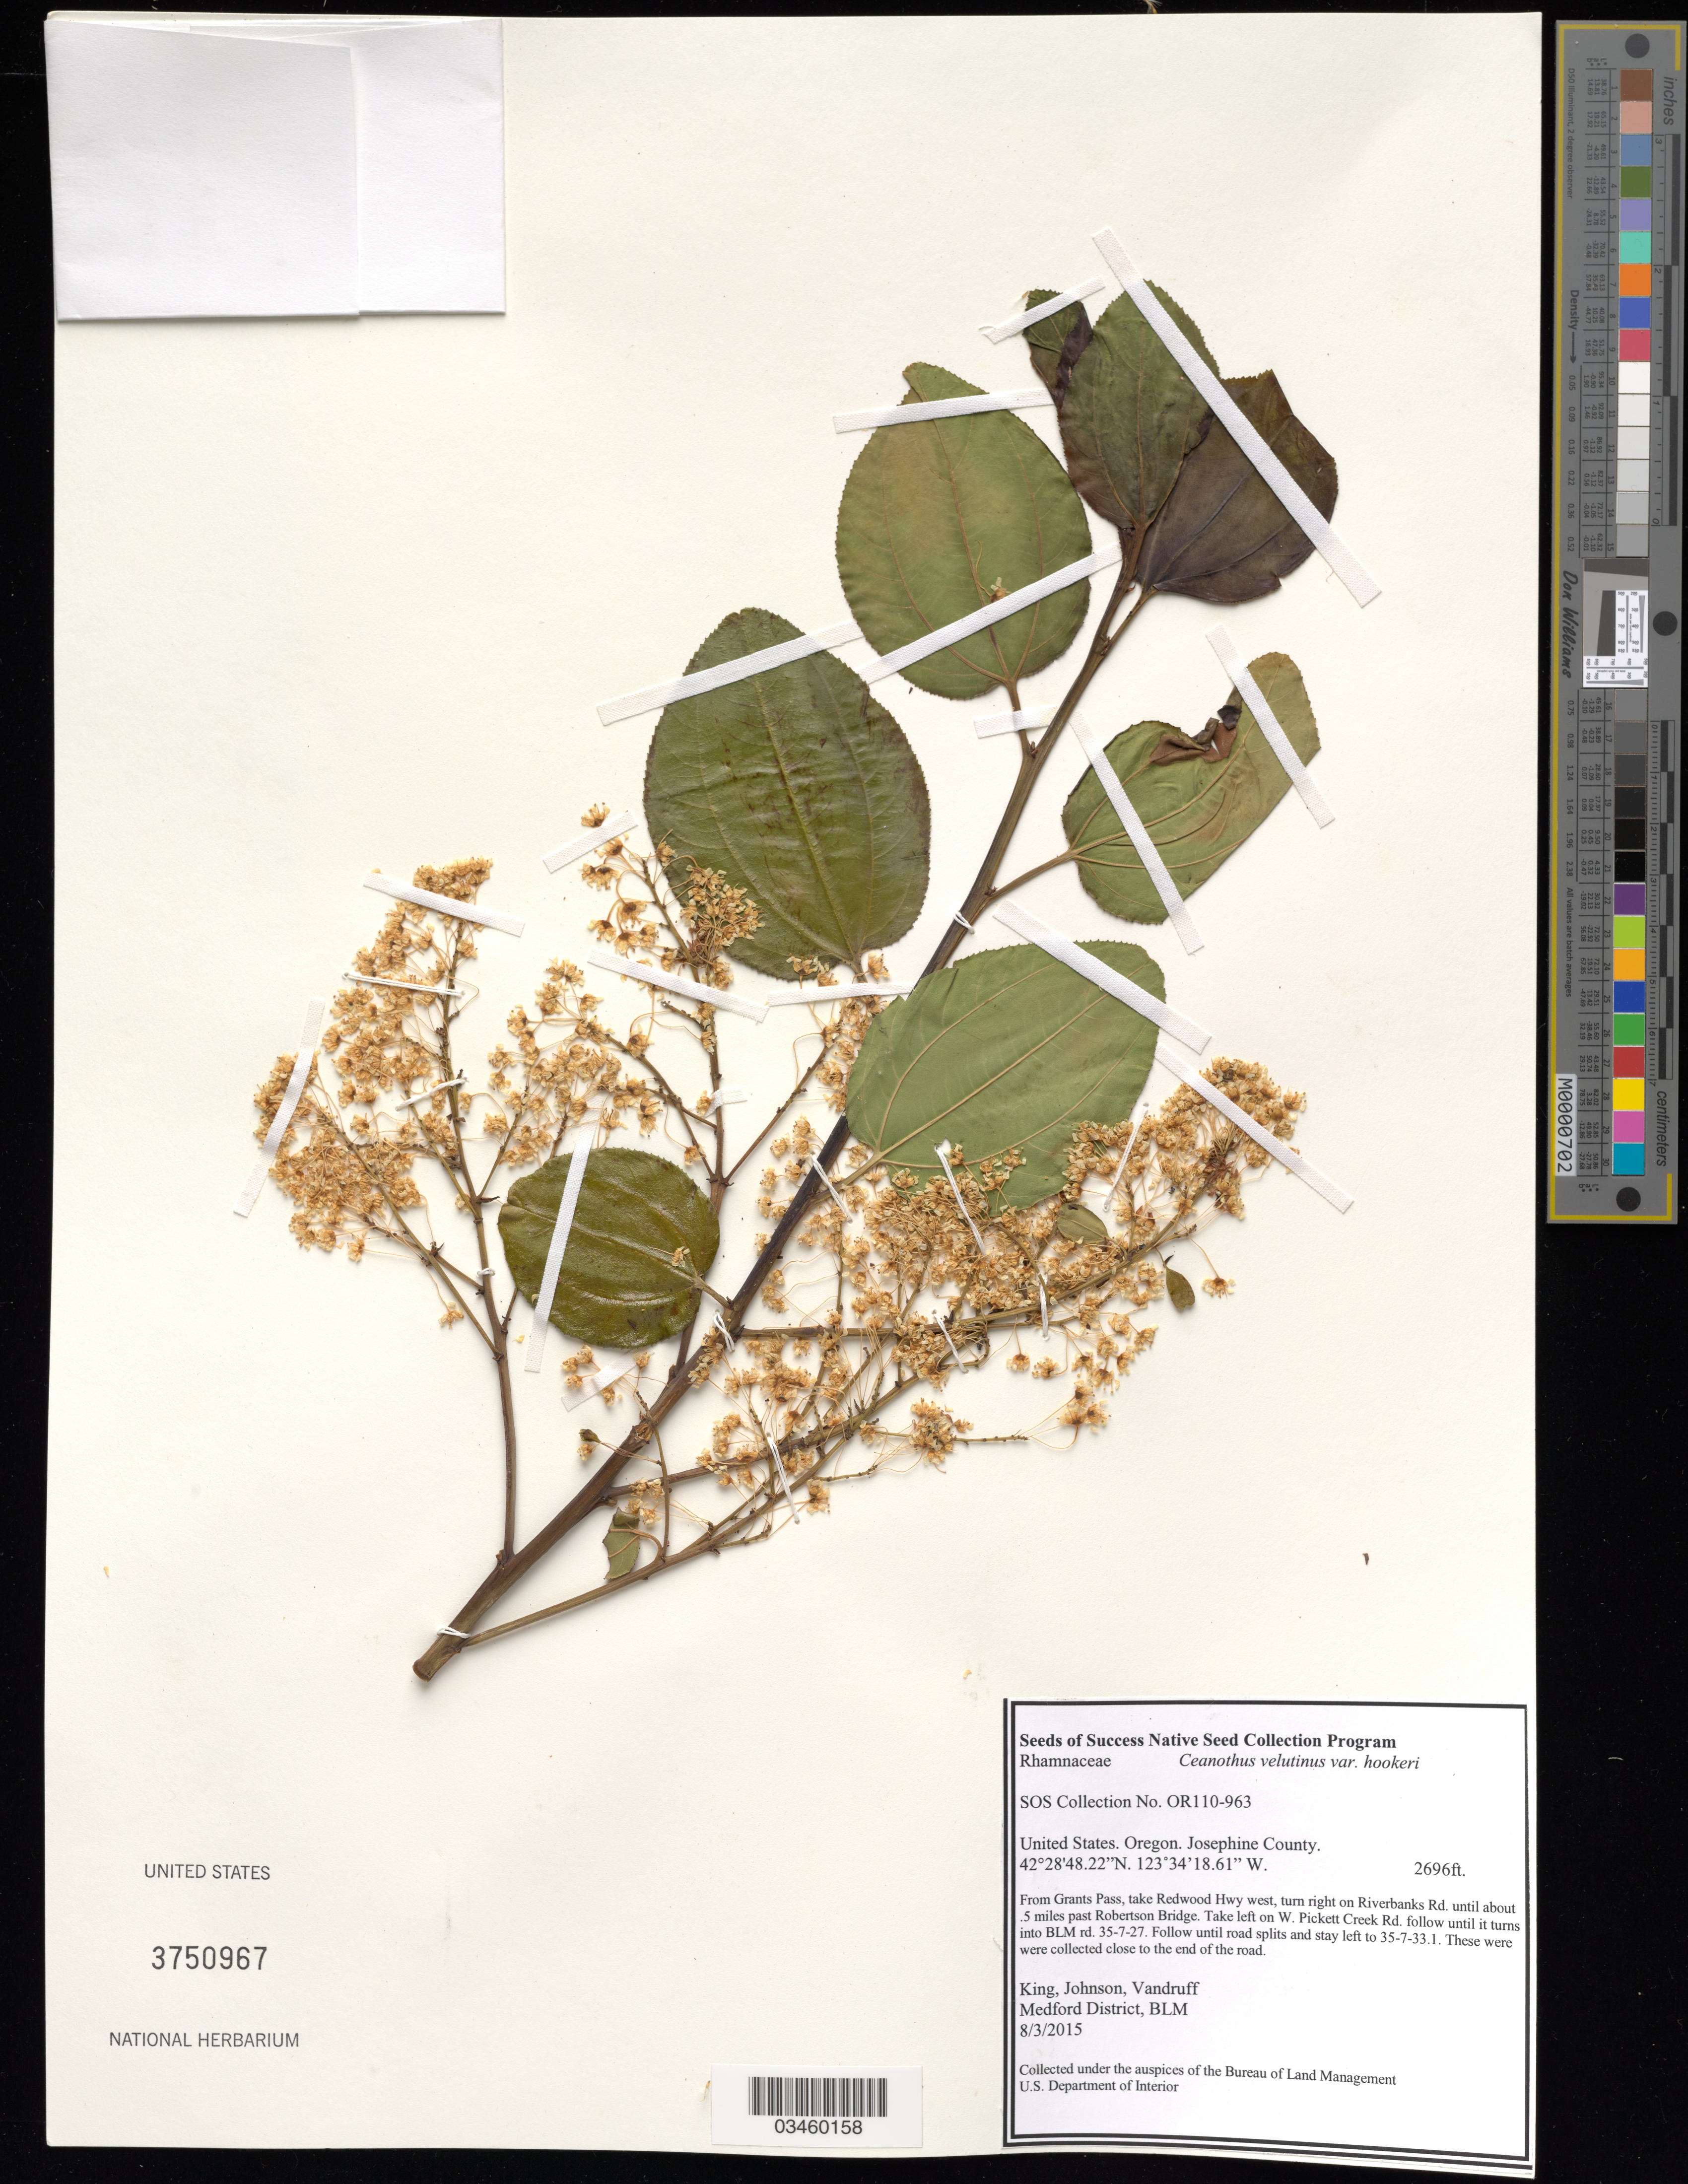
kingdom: Plantae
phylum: Tracheophyta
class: Magnoliopsida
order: Rosales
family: Rhamnaceae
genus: Ceanothus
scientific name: Ceanothus velutinus var. hookeri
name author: M.C. Johnst.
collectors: King, --, -- Johnson & -. Vandruff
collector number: OR110-963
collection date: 2015-08-03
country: United States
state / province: Oregon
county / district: Josephine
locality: Pickett Creek, Rd 35-7-33.1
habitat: Mixed forest - madrone, tan oak, poison oak, Doug-fir, chinquapin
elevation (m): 822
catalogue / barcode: US 3750967